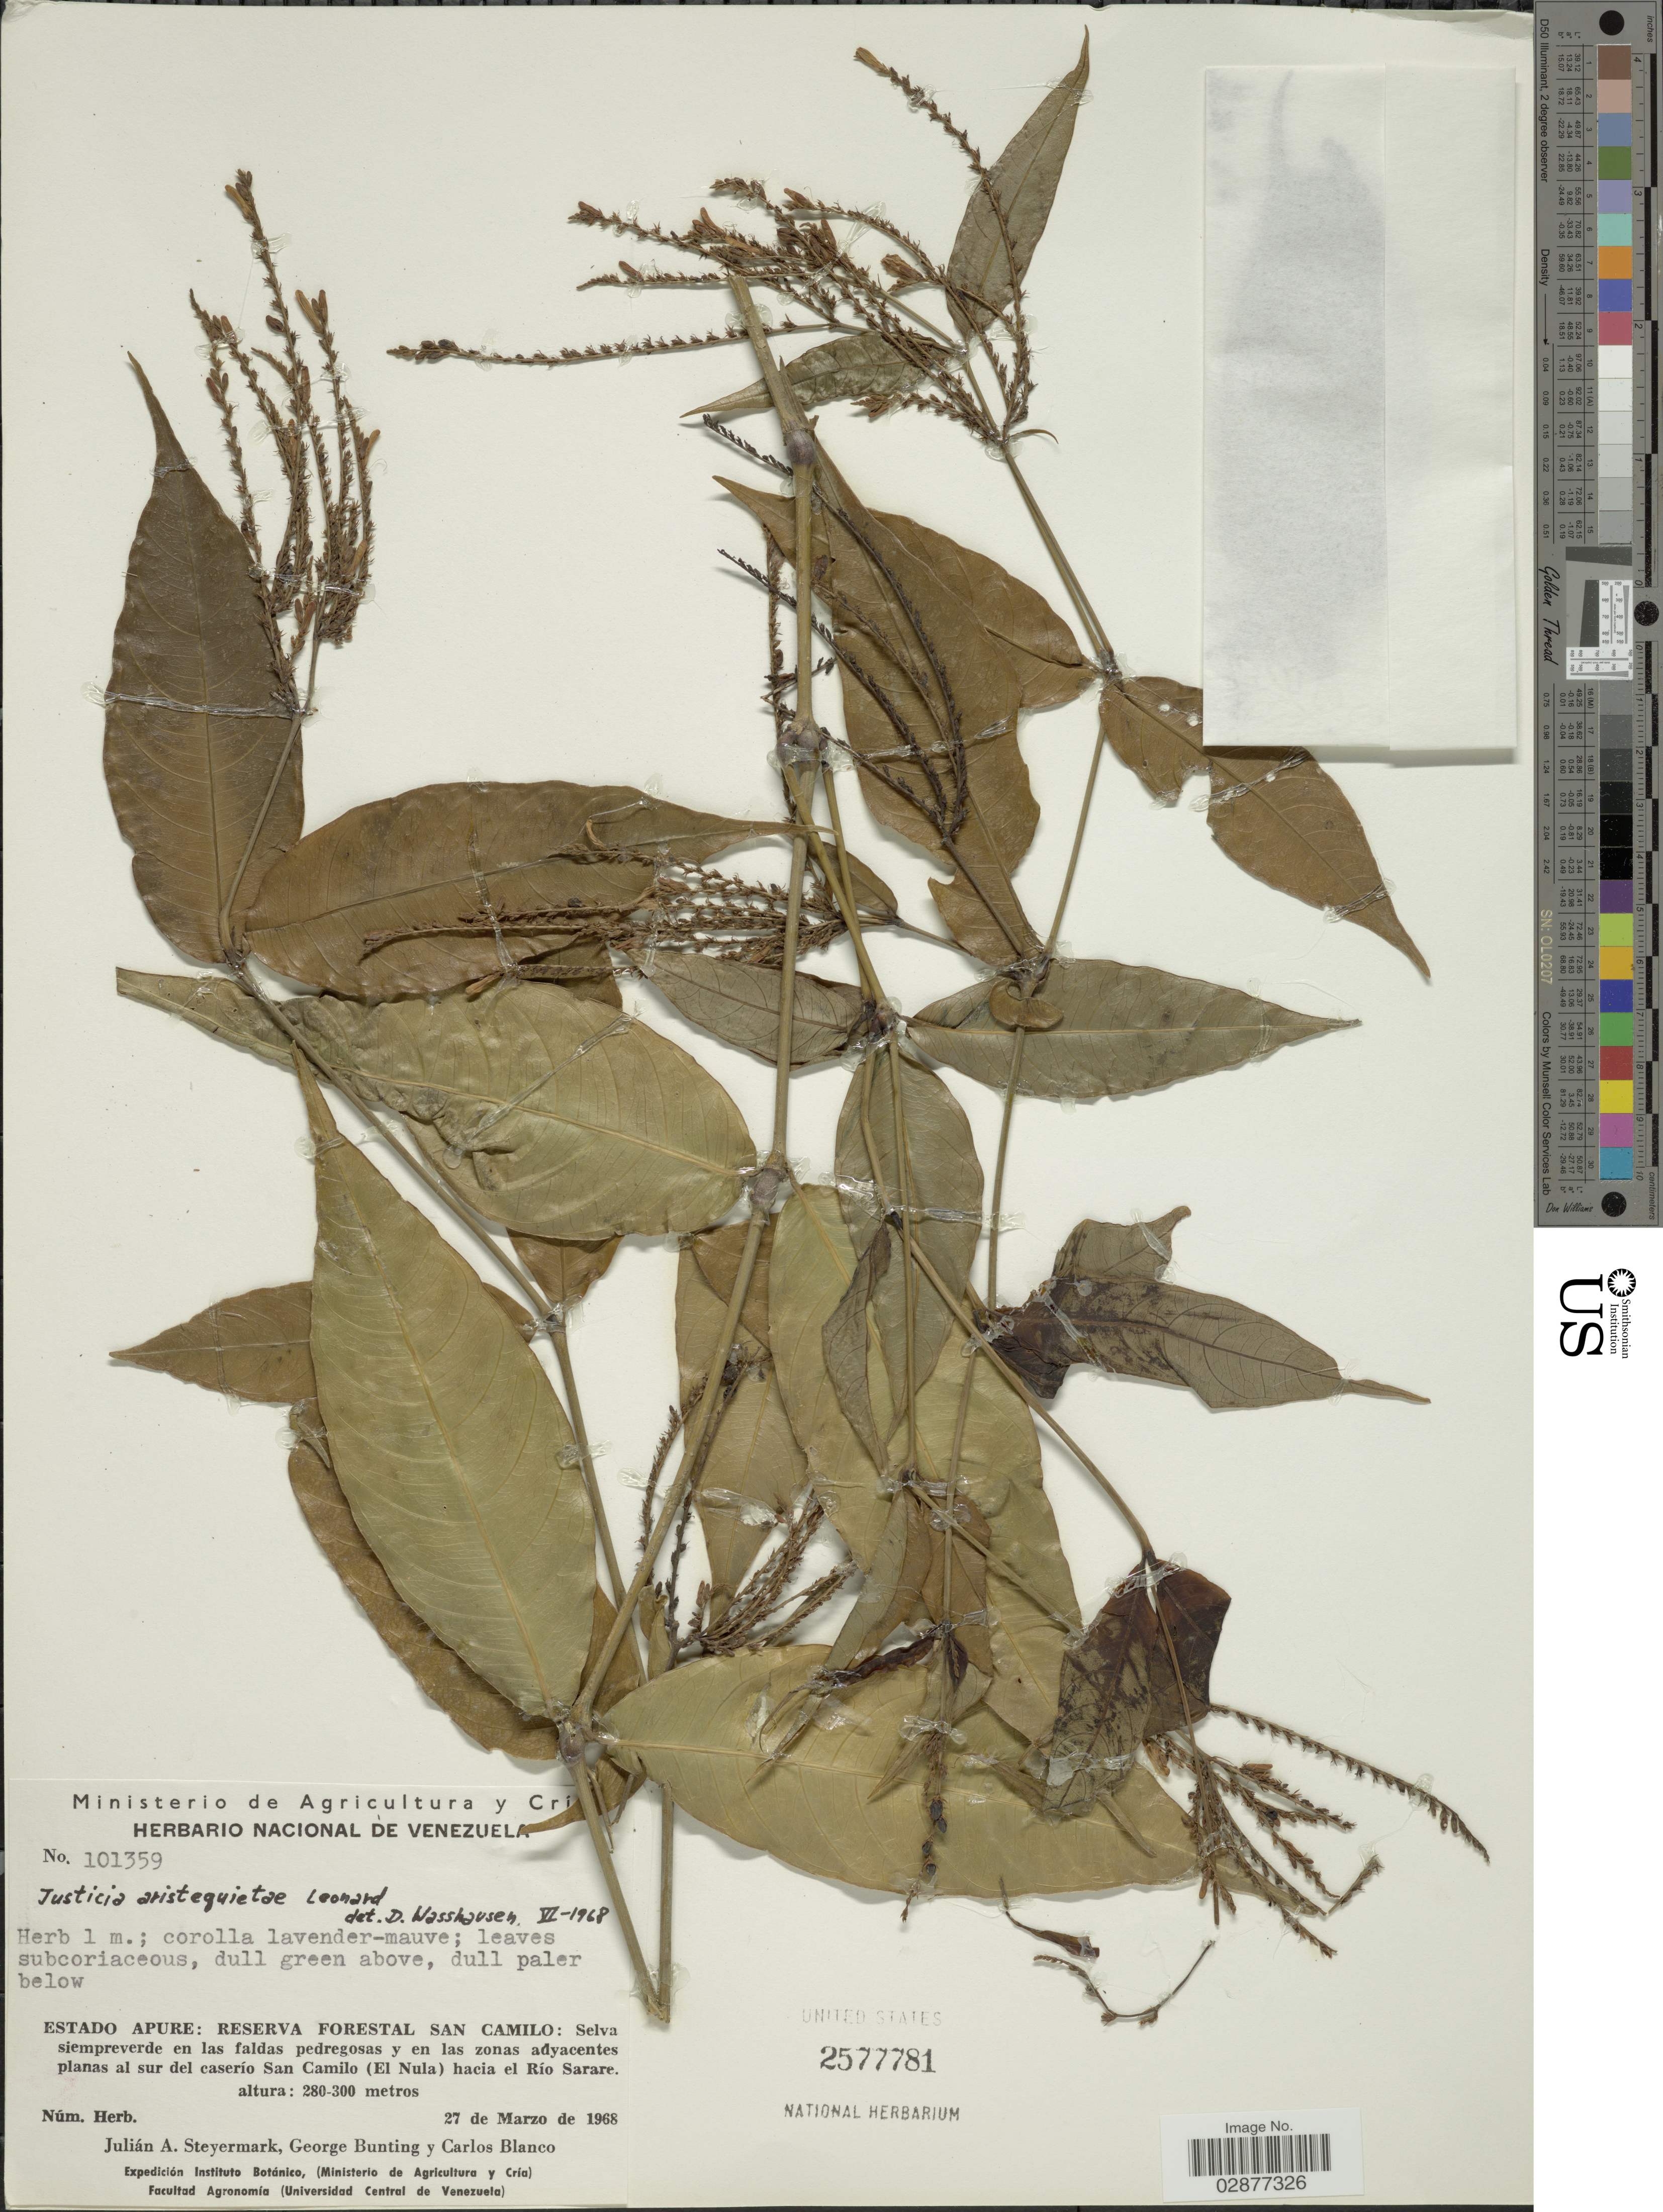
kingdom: Plantae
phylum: Tracheophyta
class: Magnoliopsida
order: Lamiales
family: Acanthaceae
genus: Justicia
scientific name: Justicia aristeguietae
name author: Leonard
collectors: J. Steyermark, G. S. Bunting & C. Blanco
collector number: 101359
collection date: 1968-03-27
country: Venezuela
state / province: Apure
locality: Reserva Forestal San Camilo: Selva siempreverde en las faldas pedregosas y en las zonas adyacentes planas al sur del caserío San Camilo (El Nula) hacia el Río Sarare.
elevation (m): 280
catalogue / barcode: US 2577781